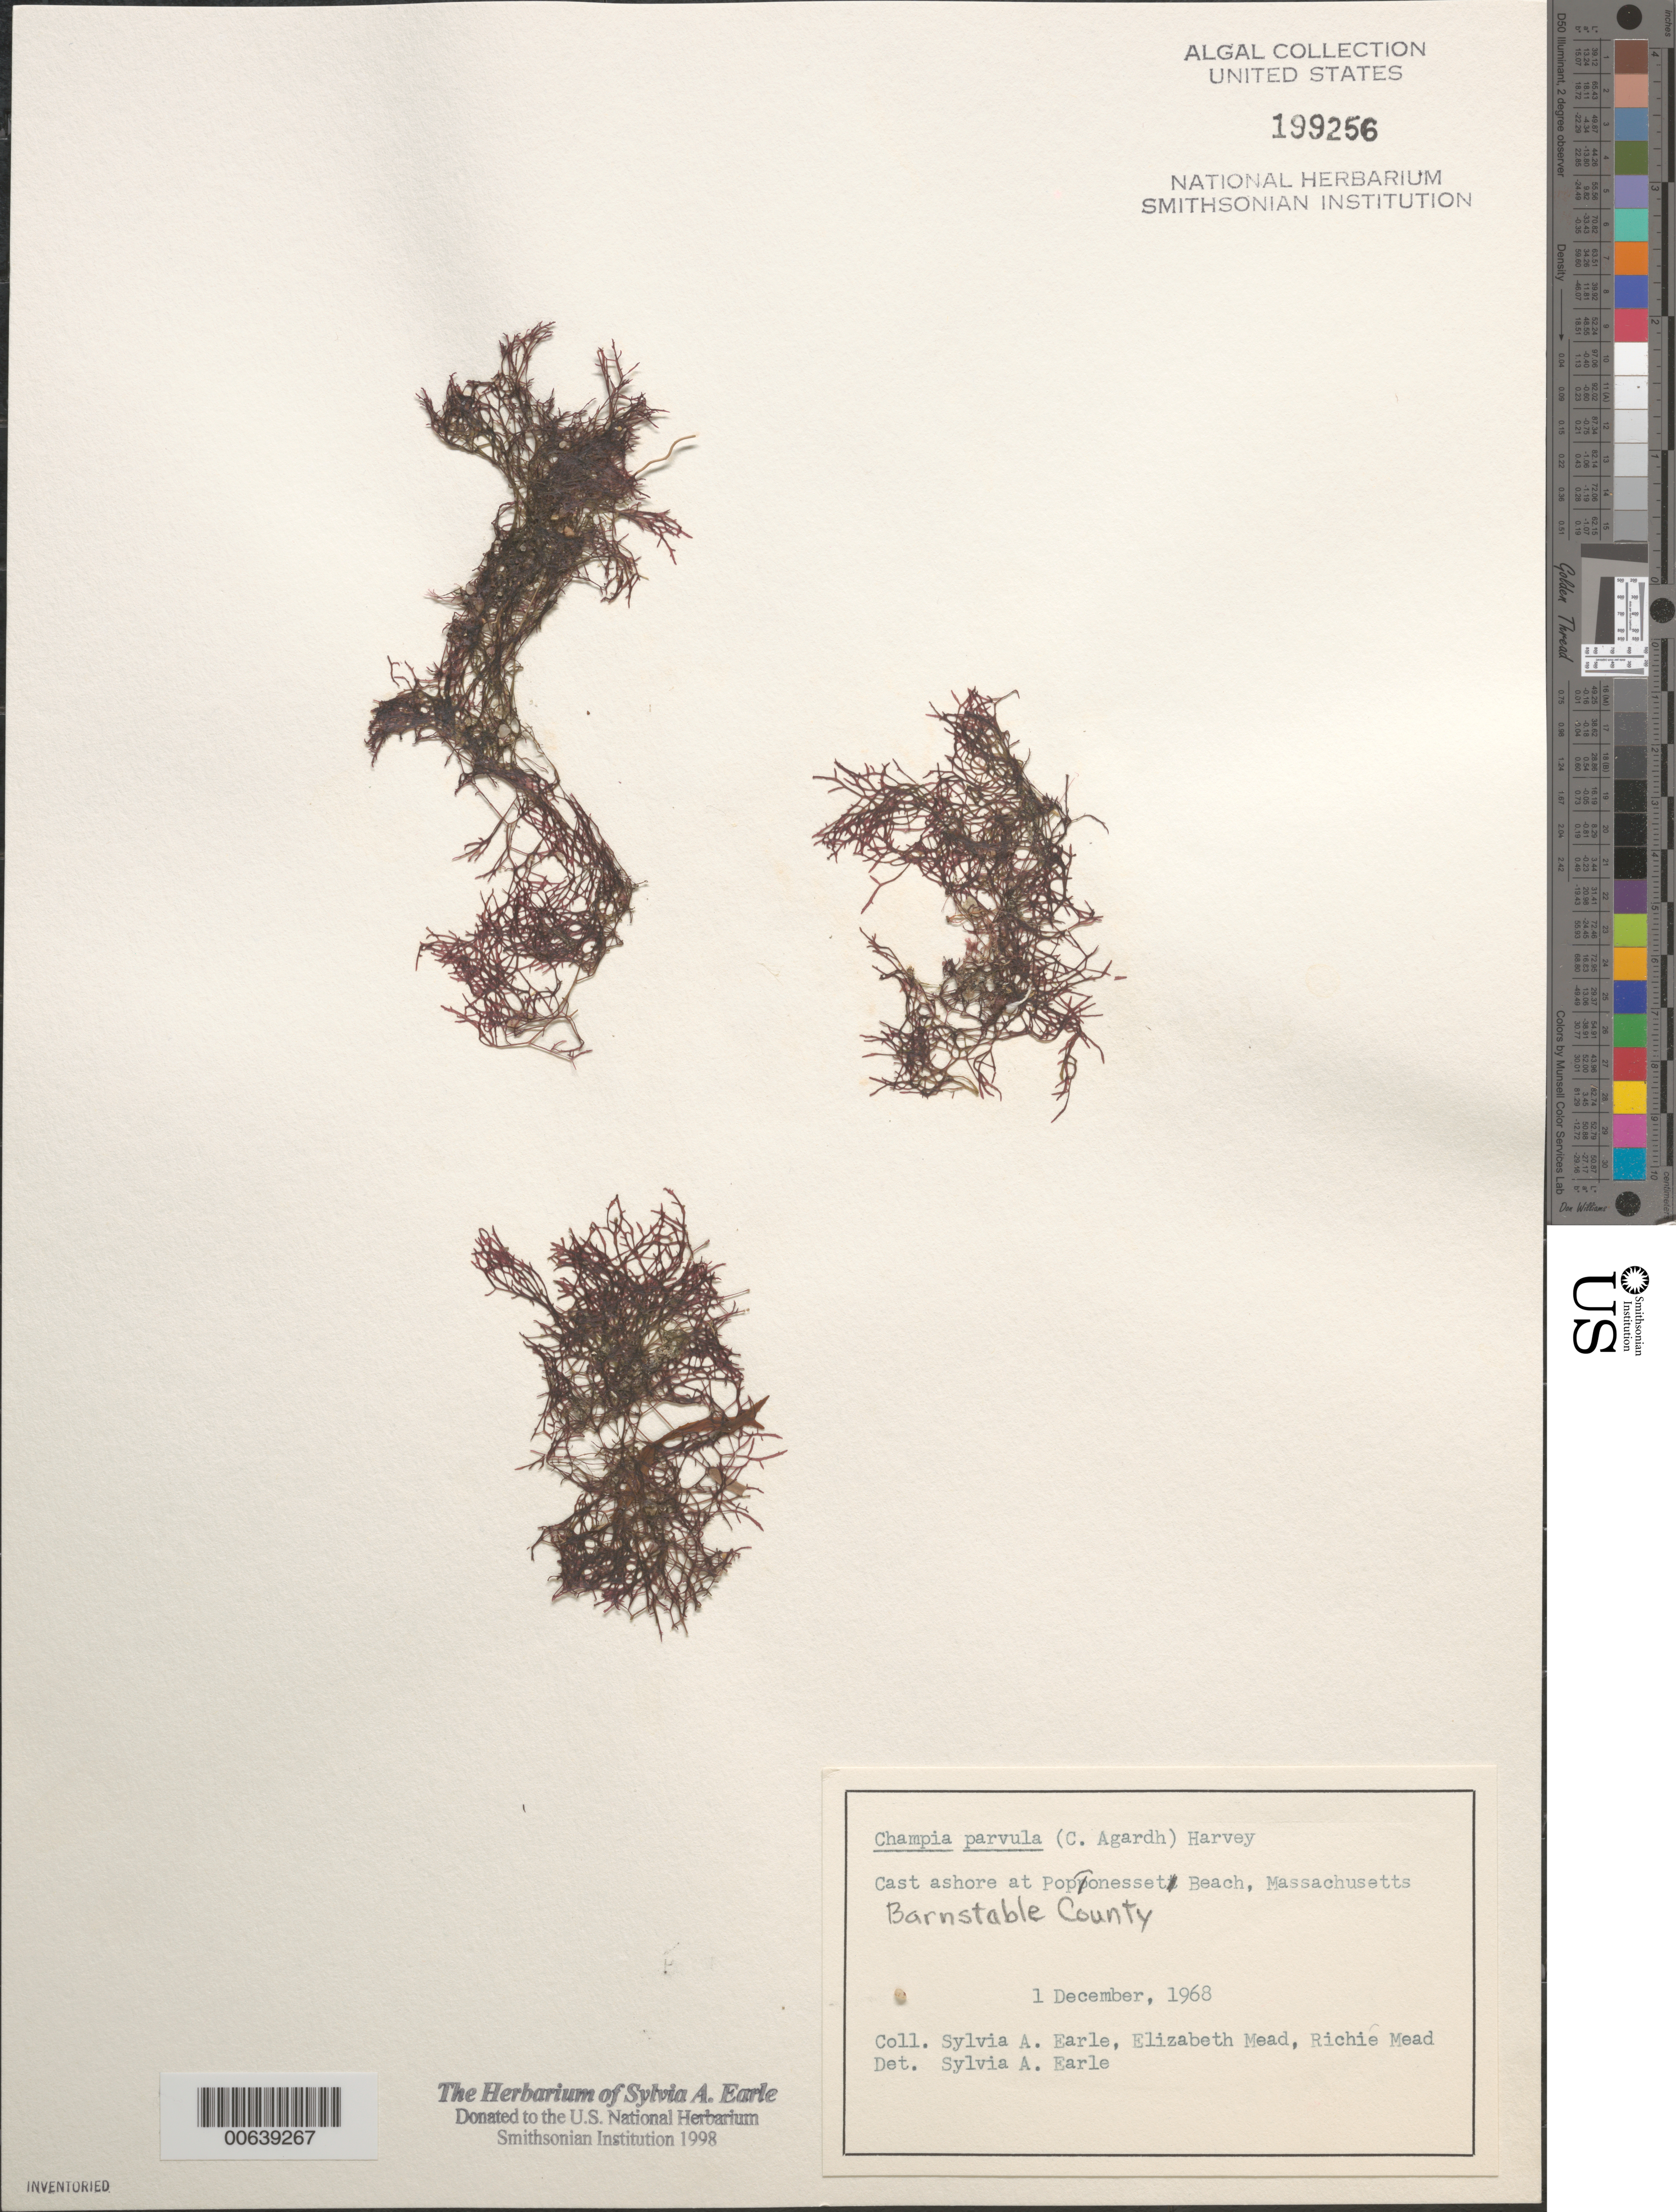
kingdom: Plantae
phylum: Rhodophyta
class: Florideophyceae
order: Rhodymeniales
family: Champiaceae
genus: Champia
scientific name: Champia parvula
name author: (C. Agardh) Harv.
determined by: Earle, S. A.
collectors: S. A. Earle, E. Mead & R. Mead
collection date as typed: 01 Dec 1968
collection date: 1968-12-01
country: United States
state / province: Massachusetts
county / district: Barnstable County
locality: Poponesset Beach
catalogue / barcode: US 199256